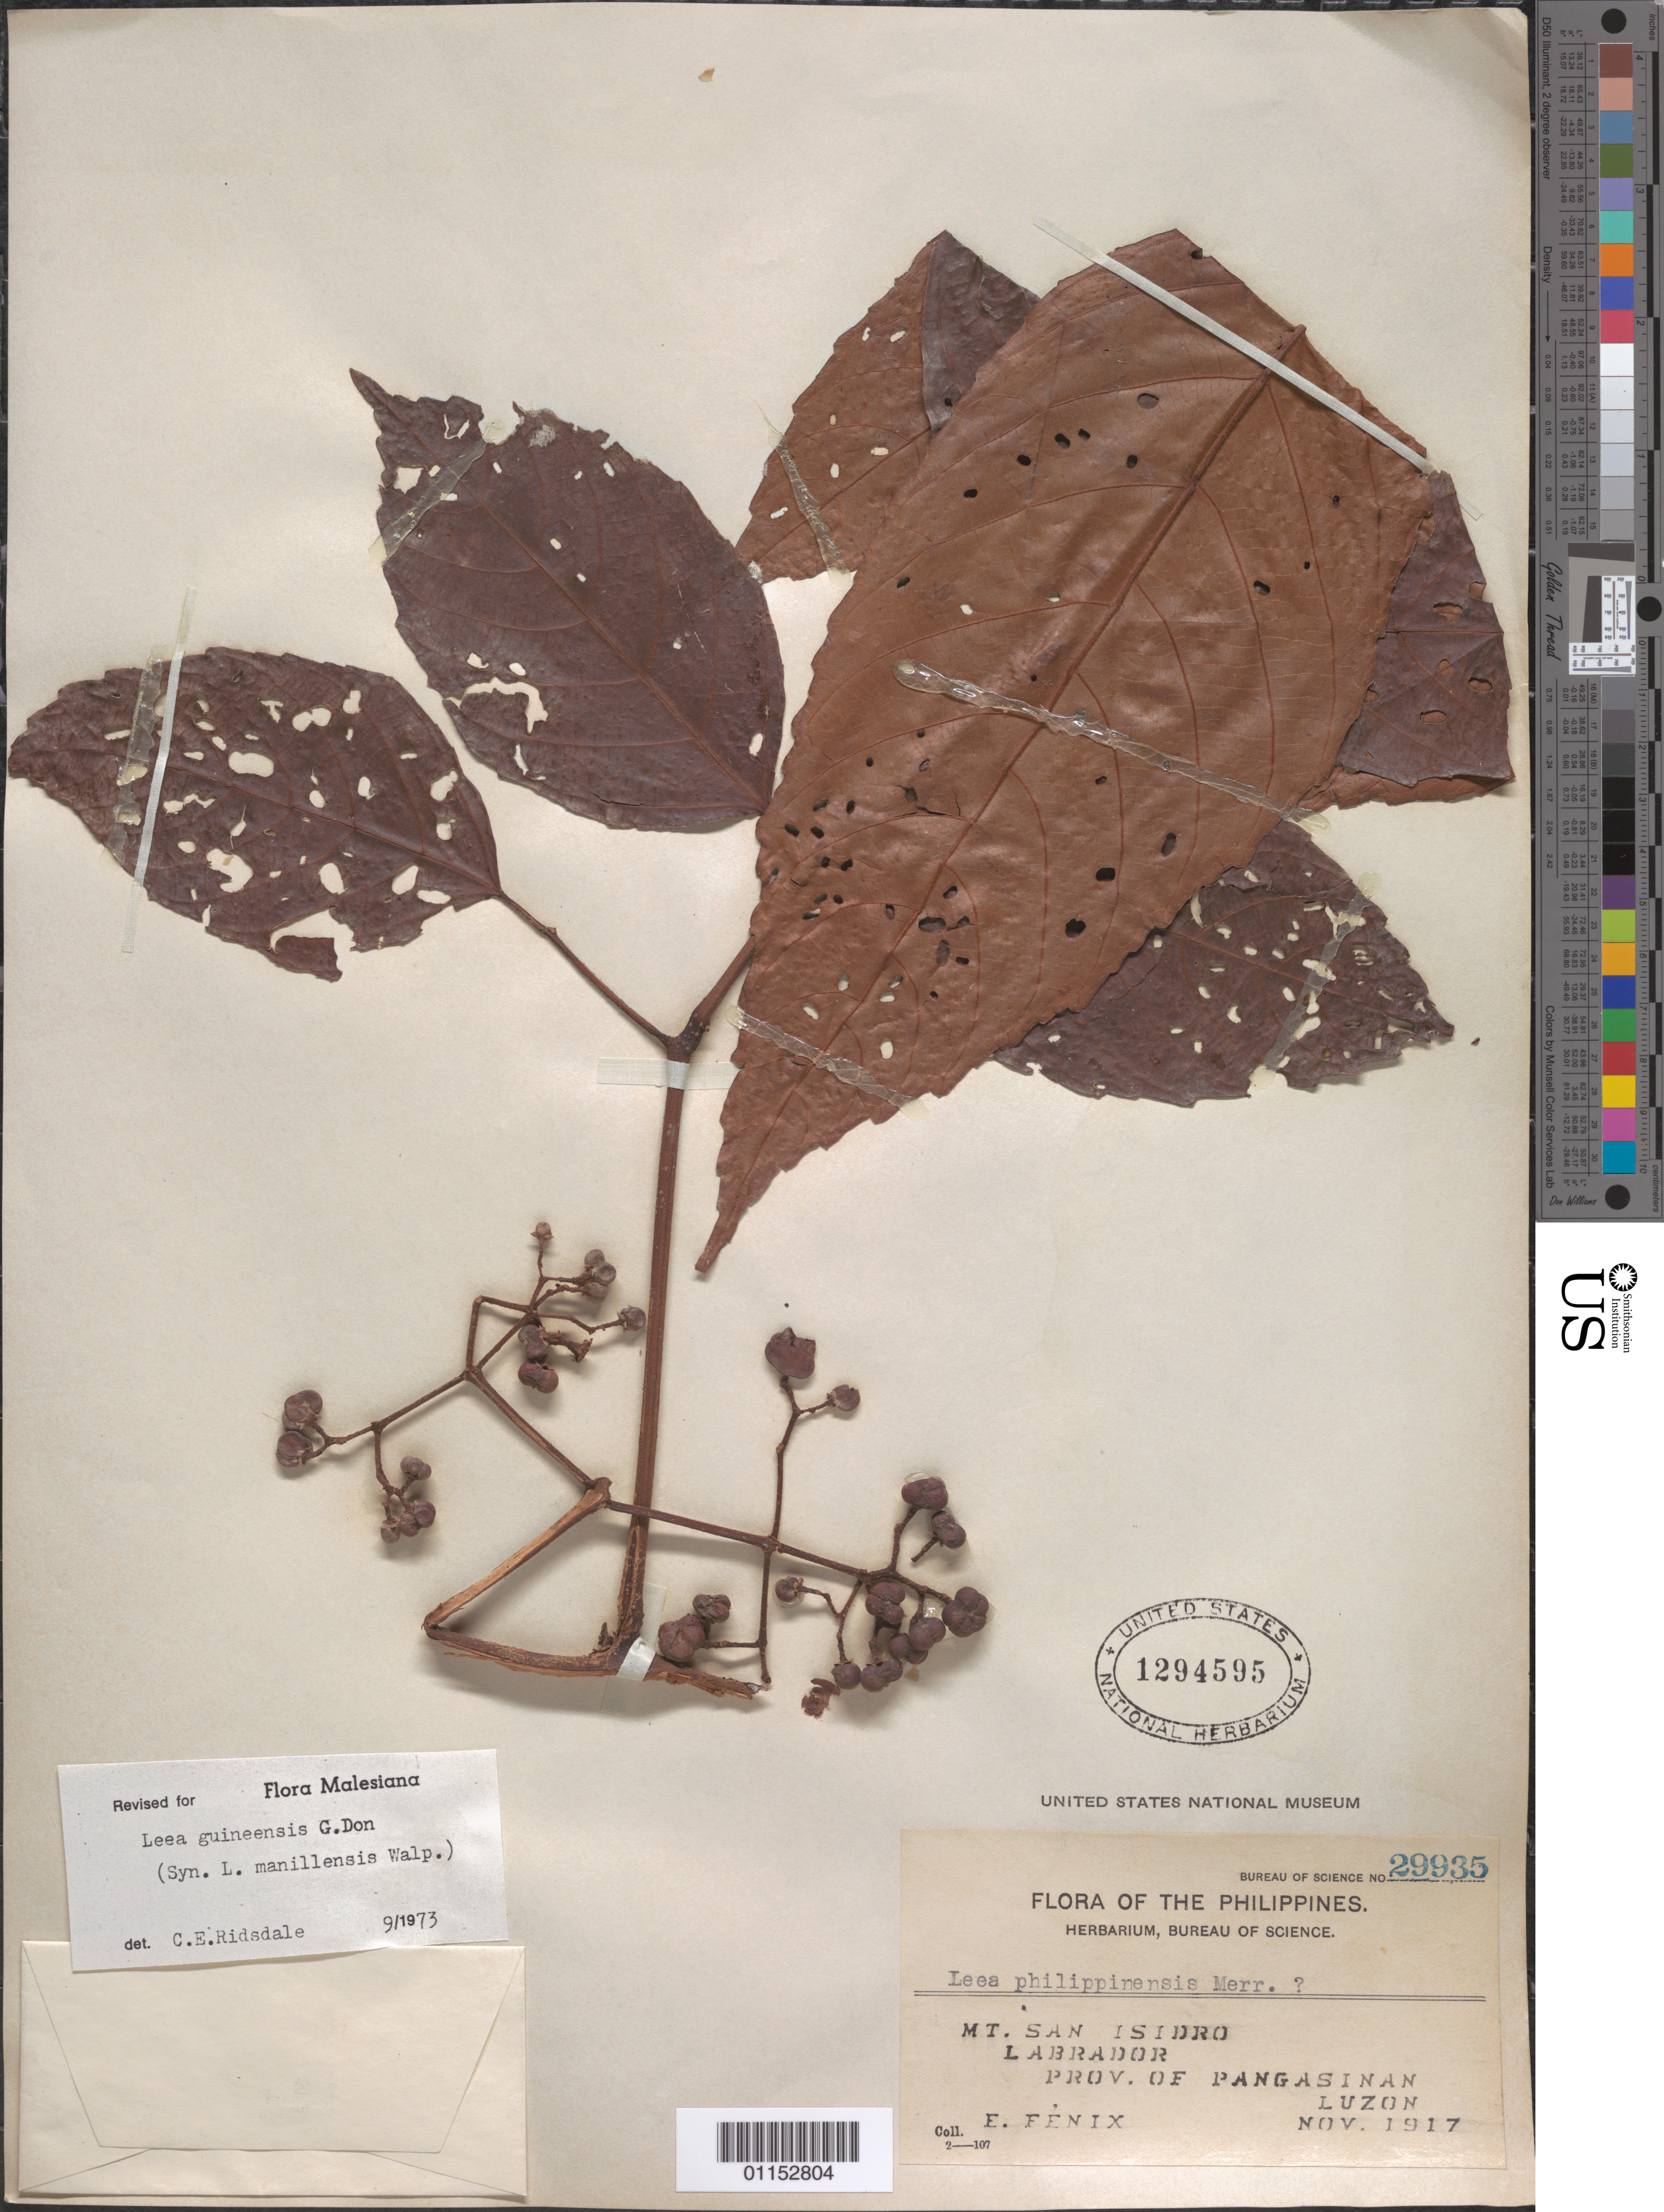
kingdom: Plantae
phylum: Tracheophyta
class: Magnoliopsida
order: Vitales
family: Vitaceae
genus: Leea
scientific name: Leea guineensis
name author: G. Don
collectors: E. Fenix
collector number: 29935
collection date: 1917-11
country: Philippines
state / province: Ilocos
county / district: Pangasinan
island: Luzon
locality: Mt San Isidro. Labrador. Luzon.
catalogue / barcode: US 1294595